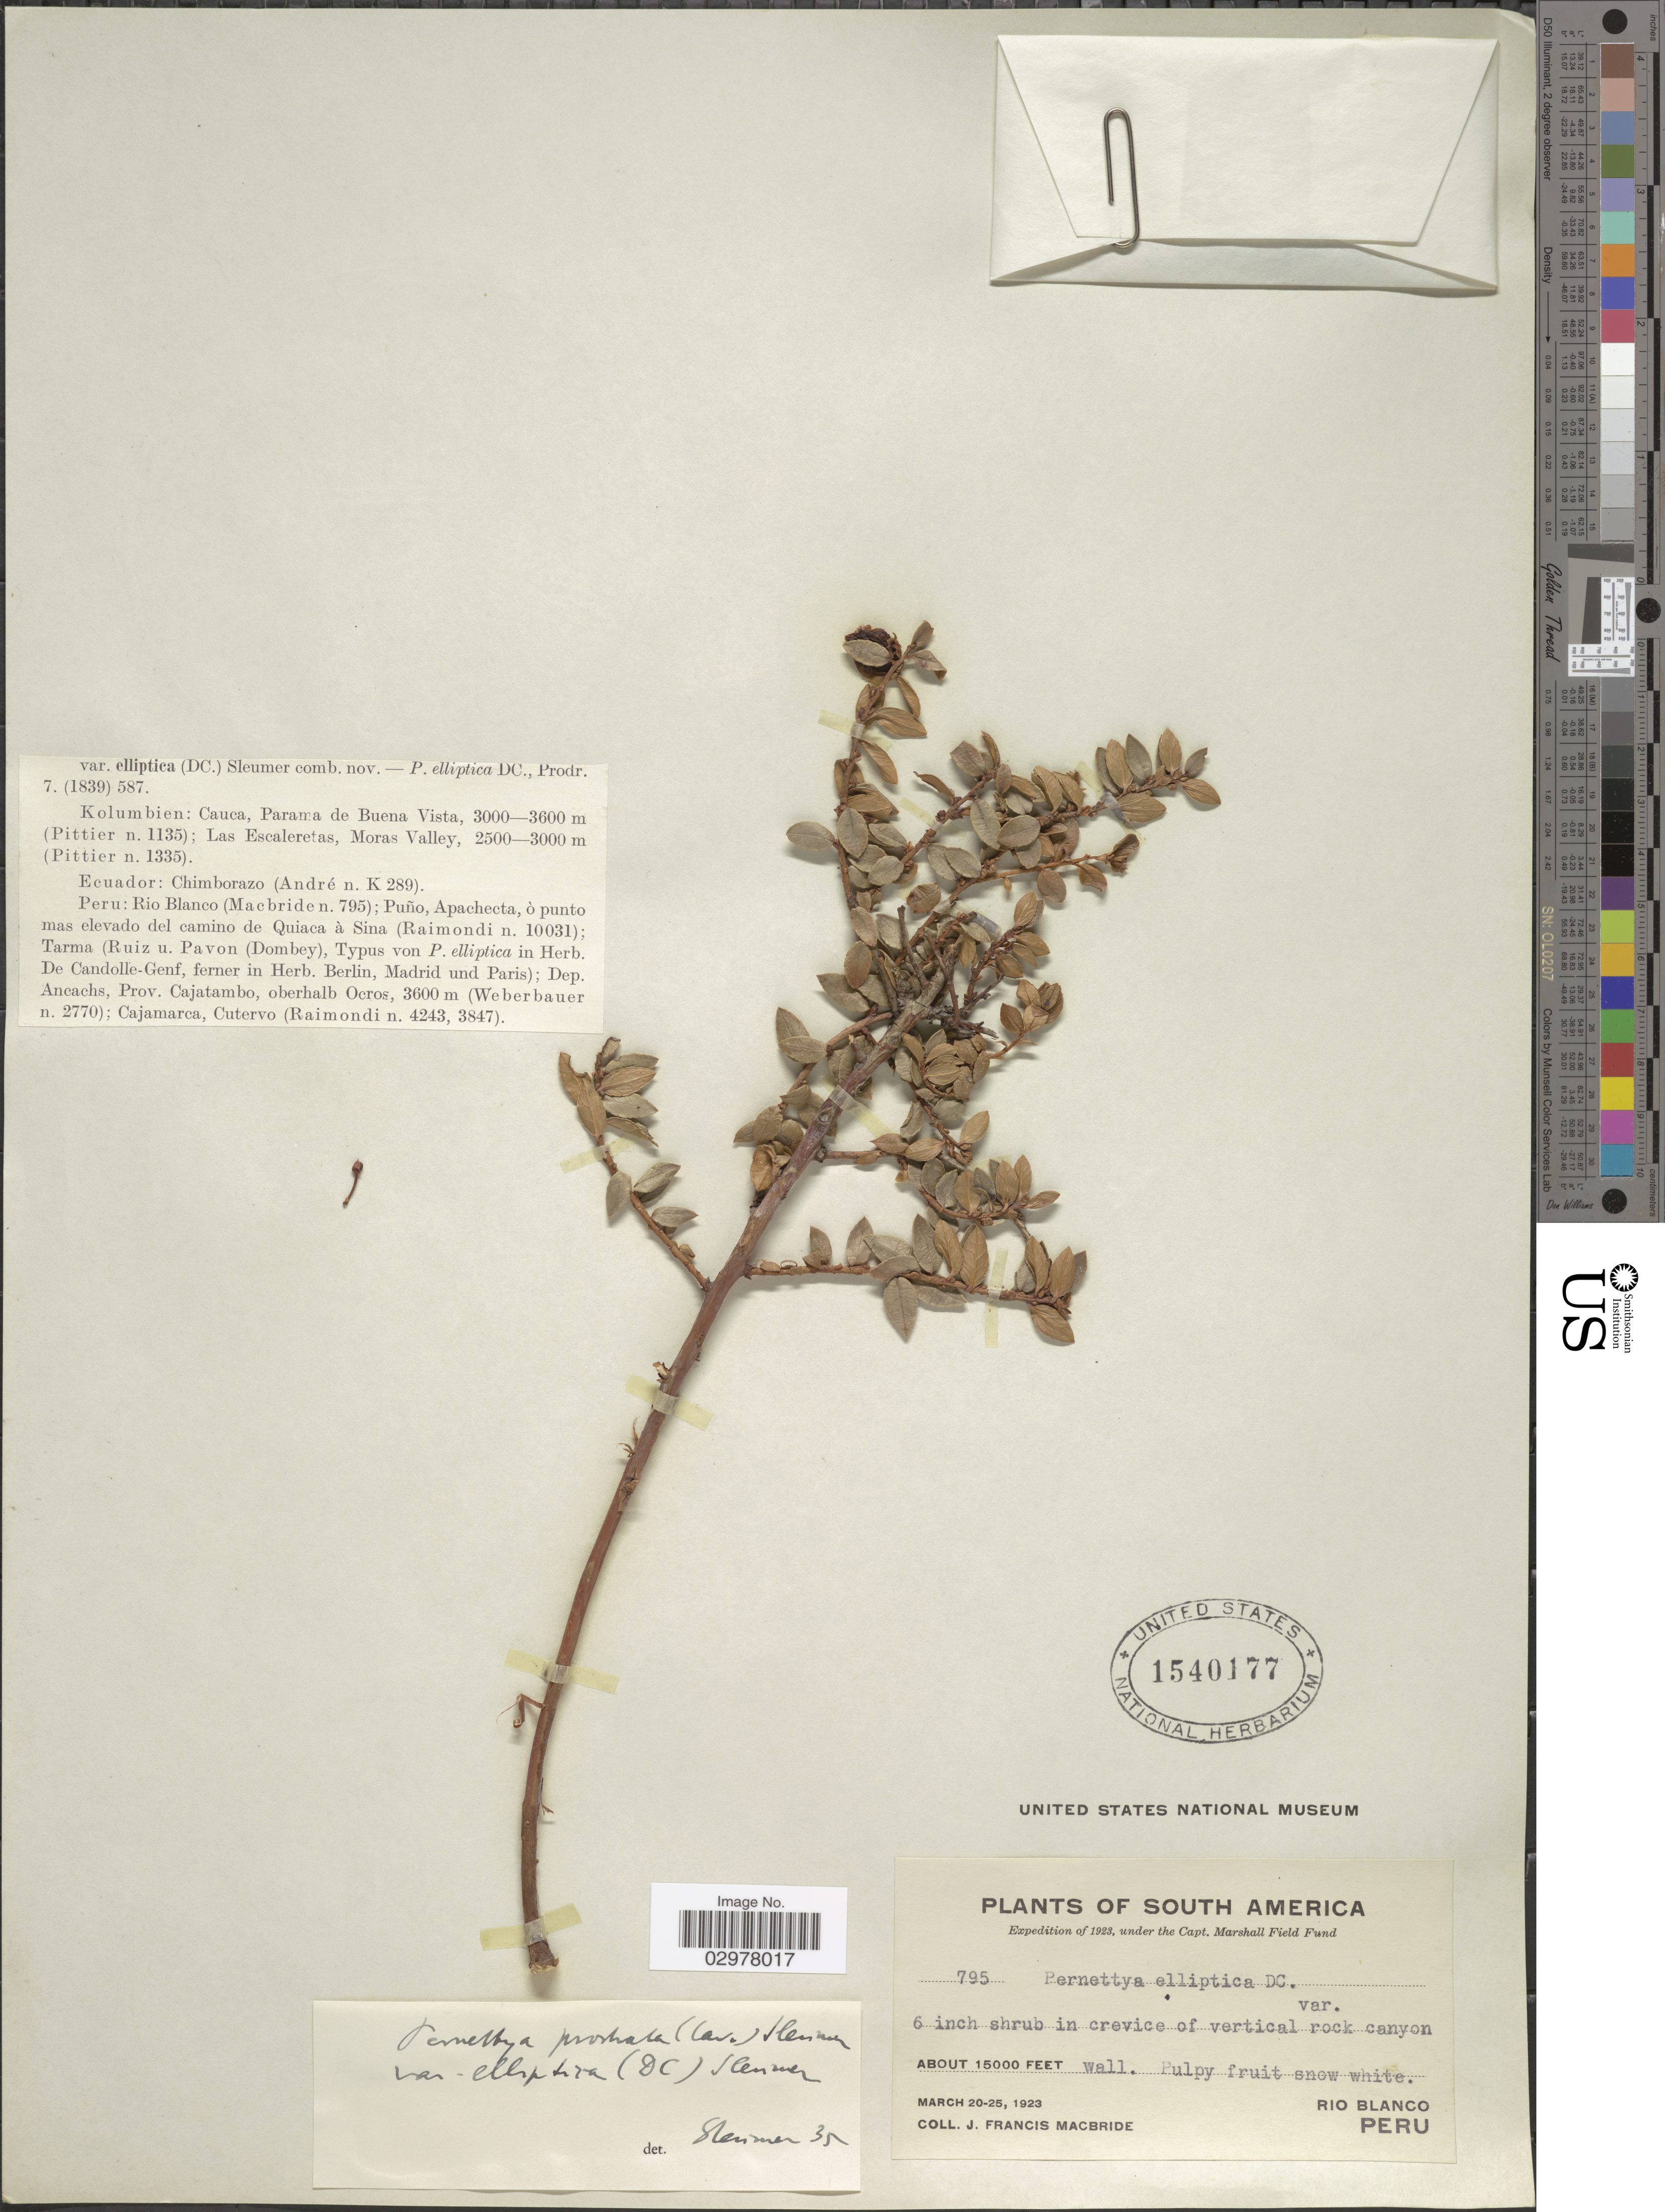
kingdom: Plantae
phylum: Tracheophyta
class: Magnoliopsida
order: Ericales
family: Ericaceae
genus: Pernettya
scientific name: Pernettya prostrata var. elliptica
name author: Sleumer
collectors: J. F. Macbride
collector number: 795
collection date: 1923-03-20/1923-03-25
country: Peru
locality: Rio Blanco.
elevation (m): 4572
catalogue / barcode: US 1540177